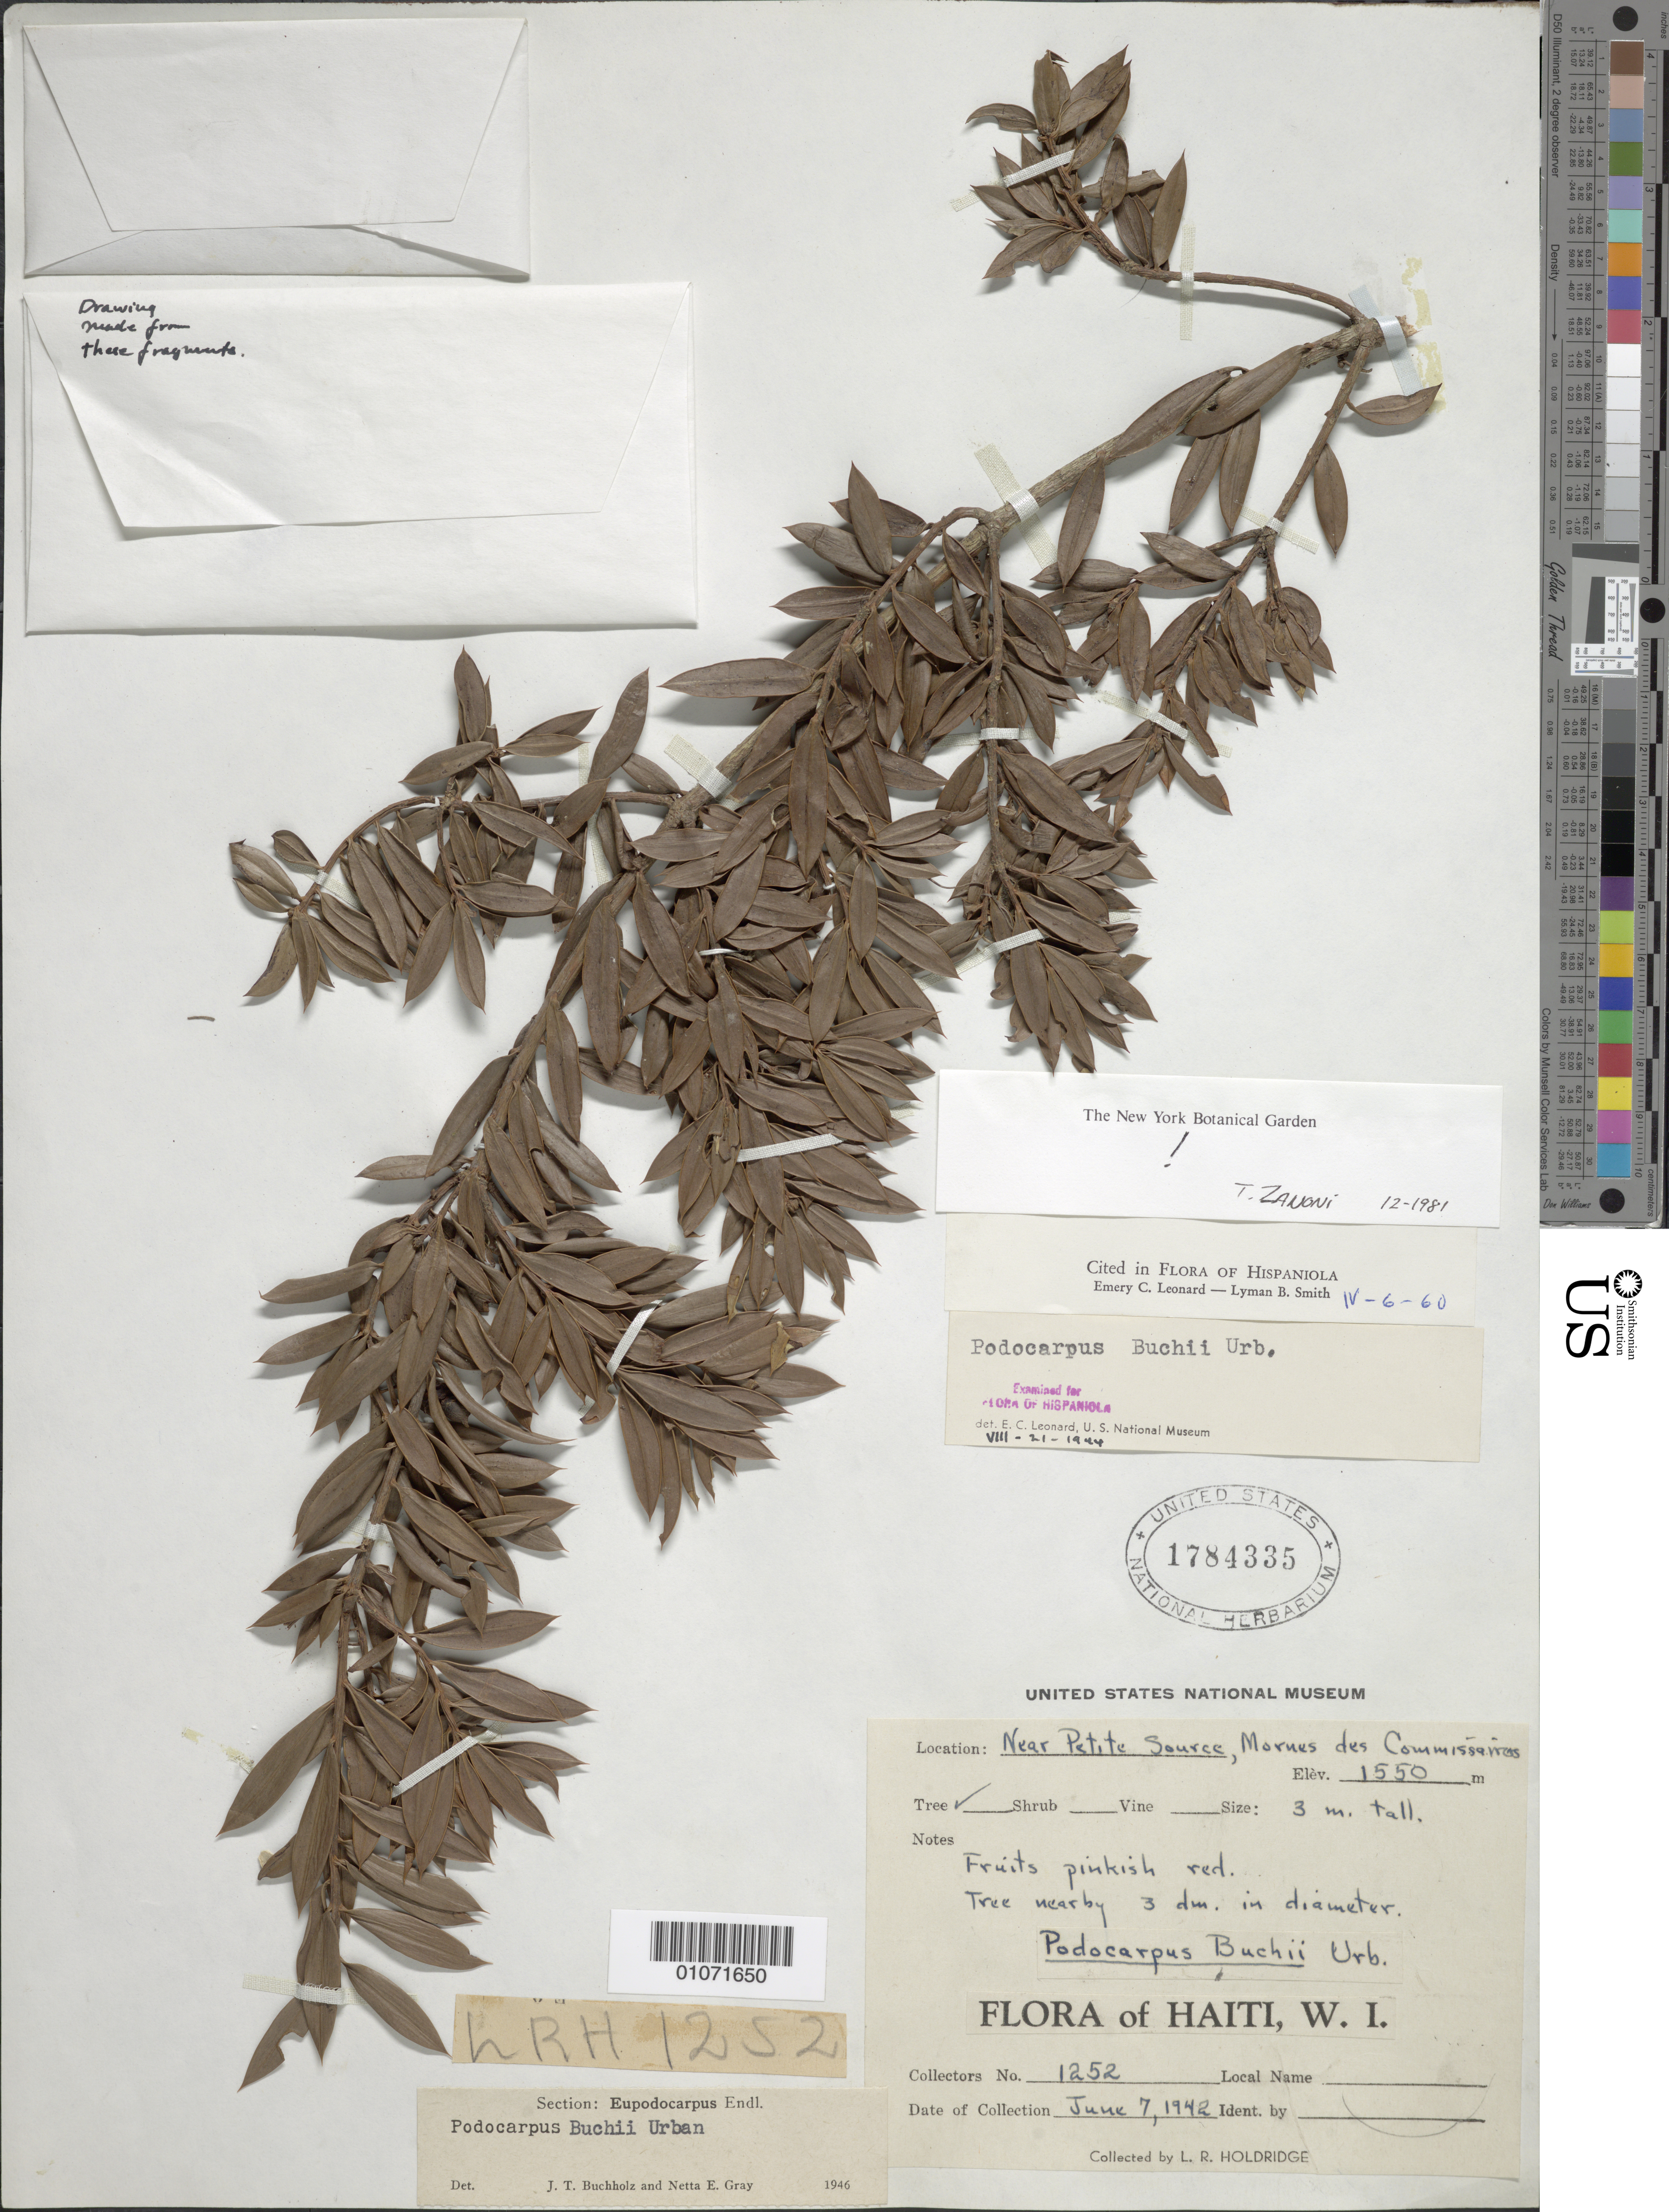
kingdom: Plantae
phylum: Tracheophyta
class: Pinopsida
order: Pinales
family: Podocarpaceae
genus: Podocarpus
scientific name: Podocarpus buchii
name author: Urb.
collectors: L. Holdridge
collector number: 1252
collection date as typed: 07 Jun 1942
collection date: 1942-06-07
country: Haiti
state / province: Óuest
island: Île de la Petite Gonâve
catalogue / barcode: US 1784335